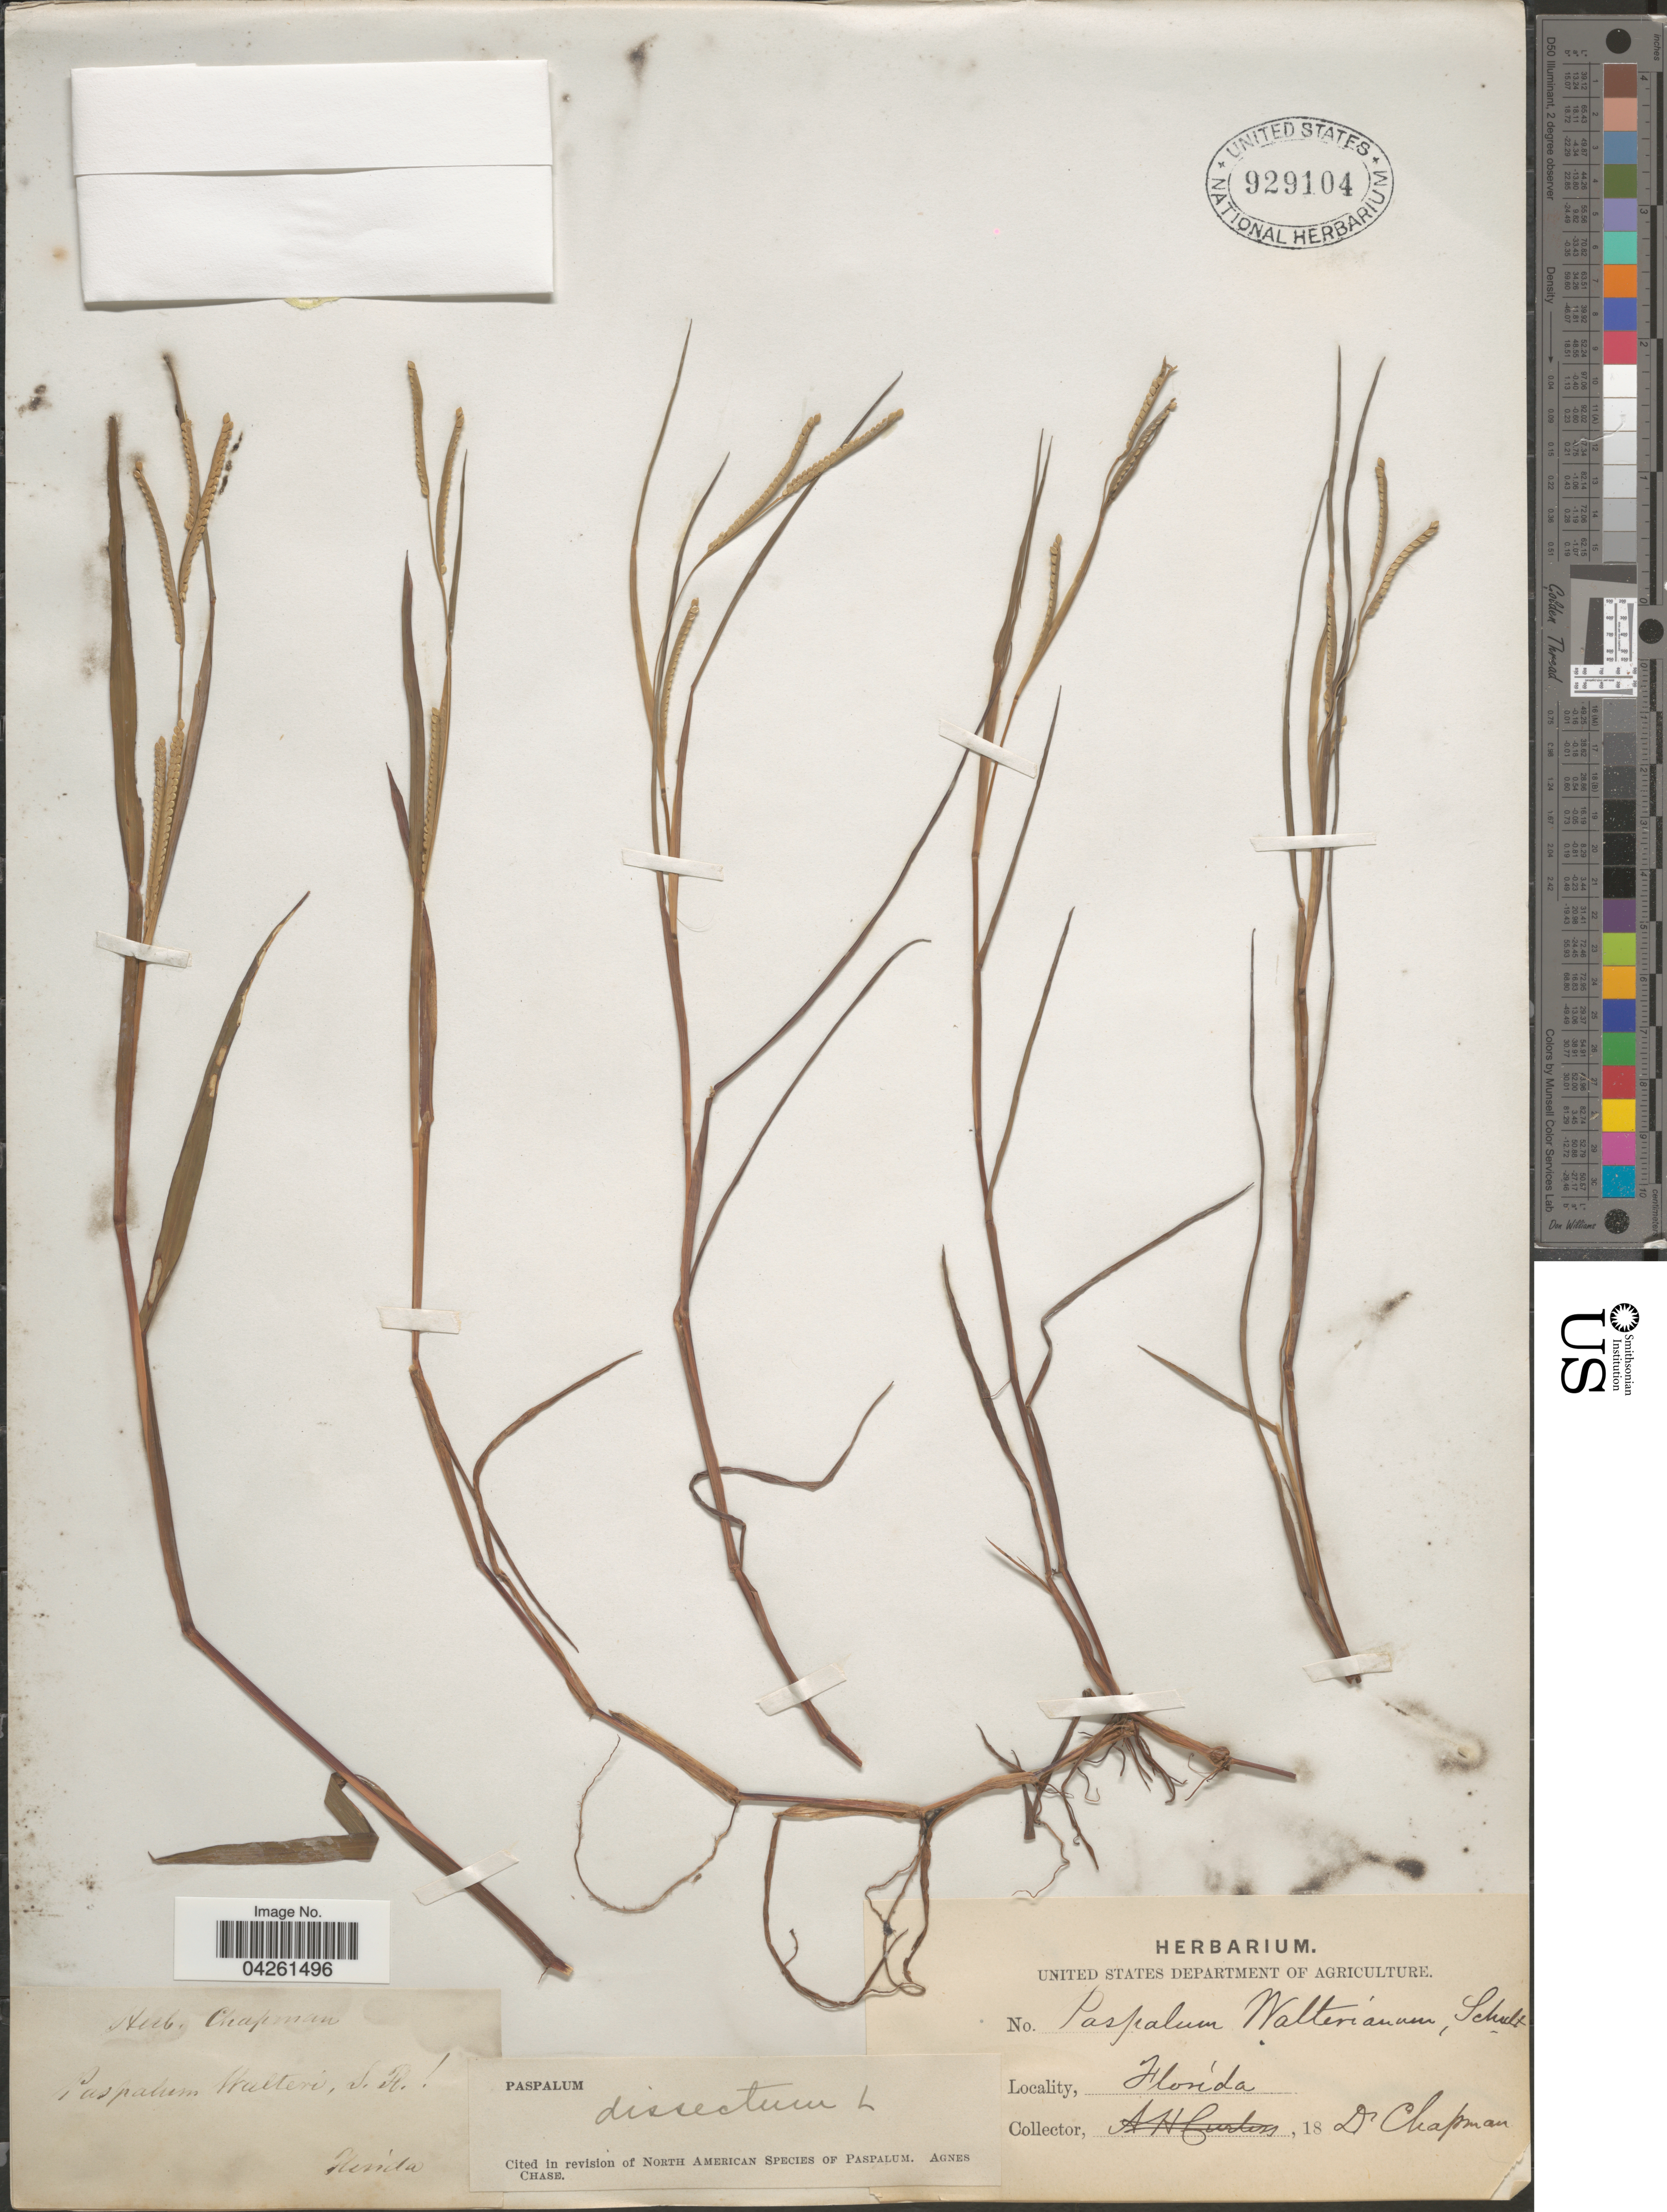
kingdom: Plantae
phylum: Tracheophyta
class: Liliopsida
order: Poales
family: Poaceae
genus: Paspalum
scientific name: Paspalum dissectum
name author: (L.) L.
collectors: A. Chapman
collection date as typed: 18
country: United States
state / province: Florida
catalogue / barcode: US 929104